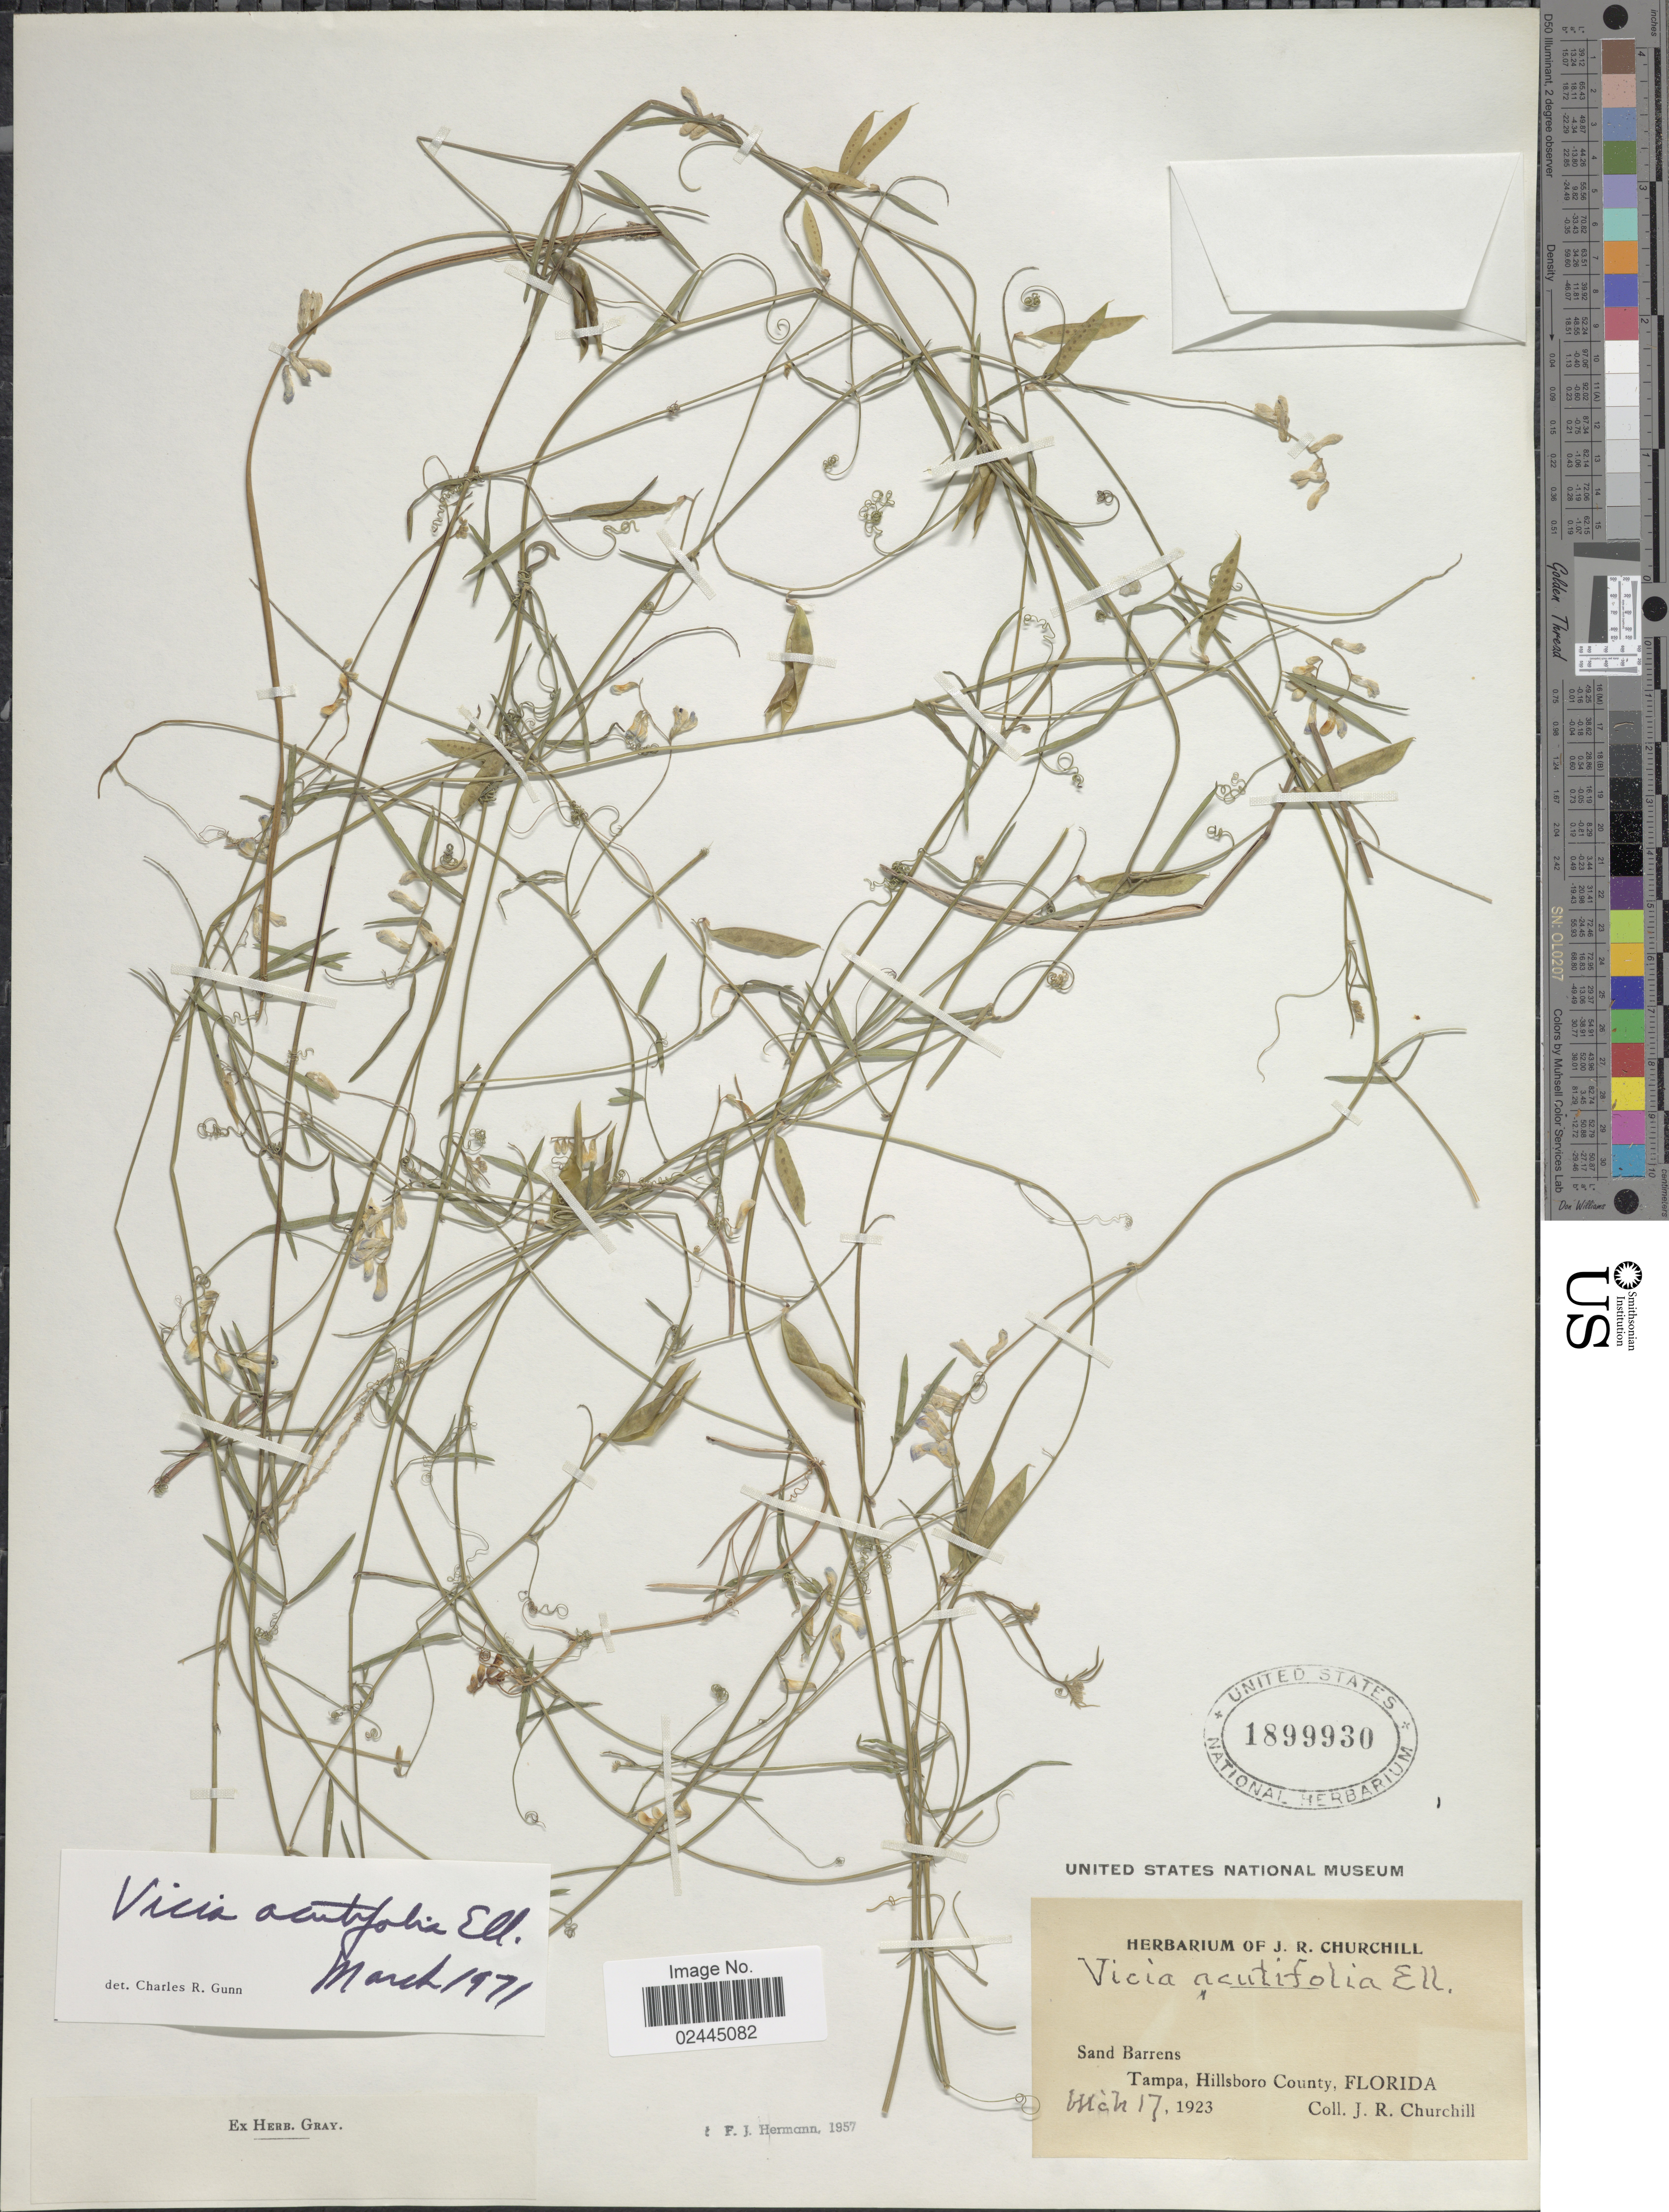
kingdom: Plantae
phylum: Tracheophyta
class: Magnoliopsida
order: Fabales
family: Fabaceae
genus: Vicia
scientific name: Vicia acutifolia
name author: Elliott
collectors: J. Churchill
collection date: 1923-03-17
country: United States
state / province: Florida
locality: Sand Barrens, Tampa, Hillsboro County, Florida.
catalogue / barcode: US 1899930